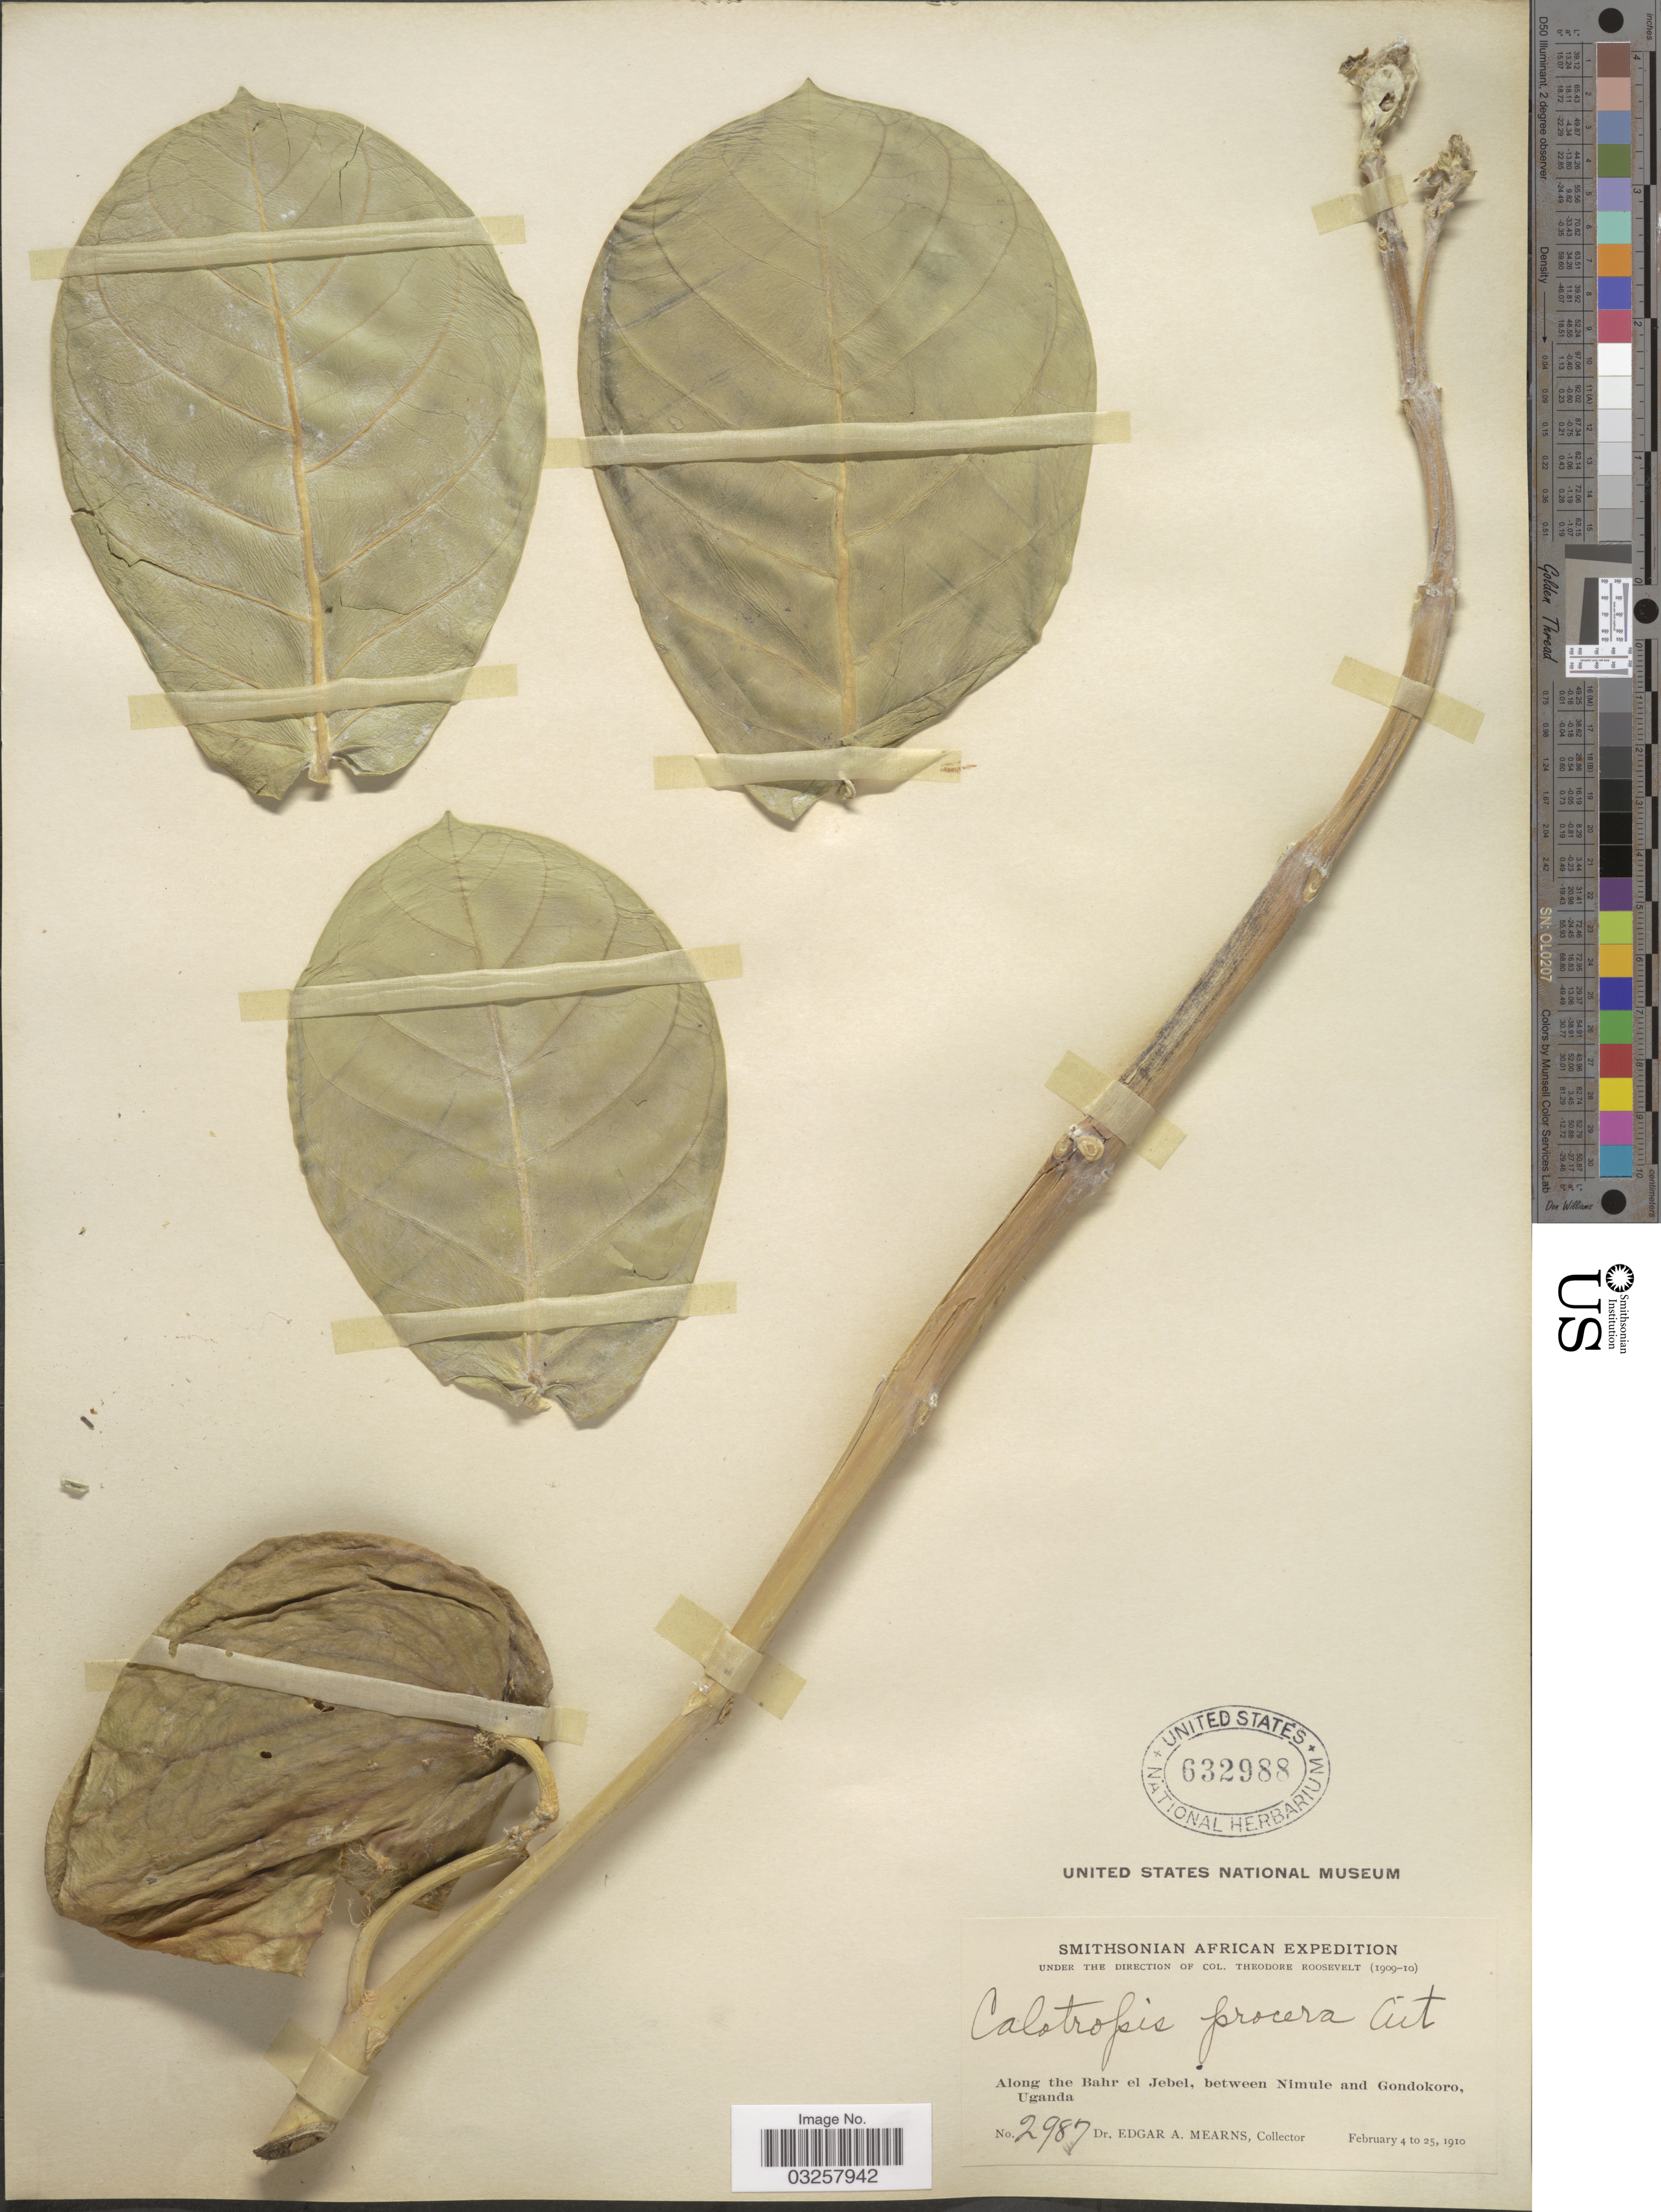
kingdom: Plantae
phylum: Tracheophyta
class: Magnoliopsida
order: Gentianales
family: Apocynaceae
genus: Calotropis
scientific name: Calotropis procera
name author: (Aiton) W.T. Aiton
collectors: E. A. Mearns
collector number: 2987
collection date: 1910-02-04/1910-02-25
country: Uganda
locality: Along the Bahr el Jebel, between Nimule and Gondokoro.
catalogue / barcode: US 632988